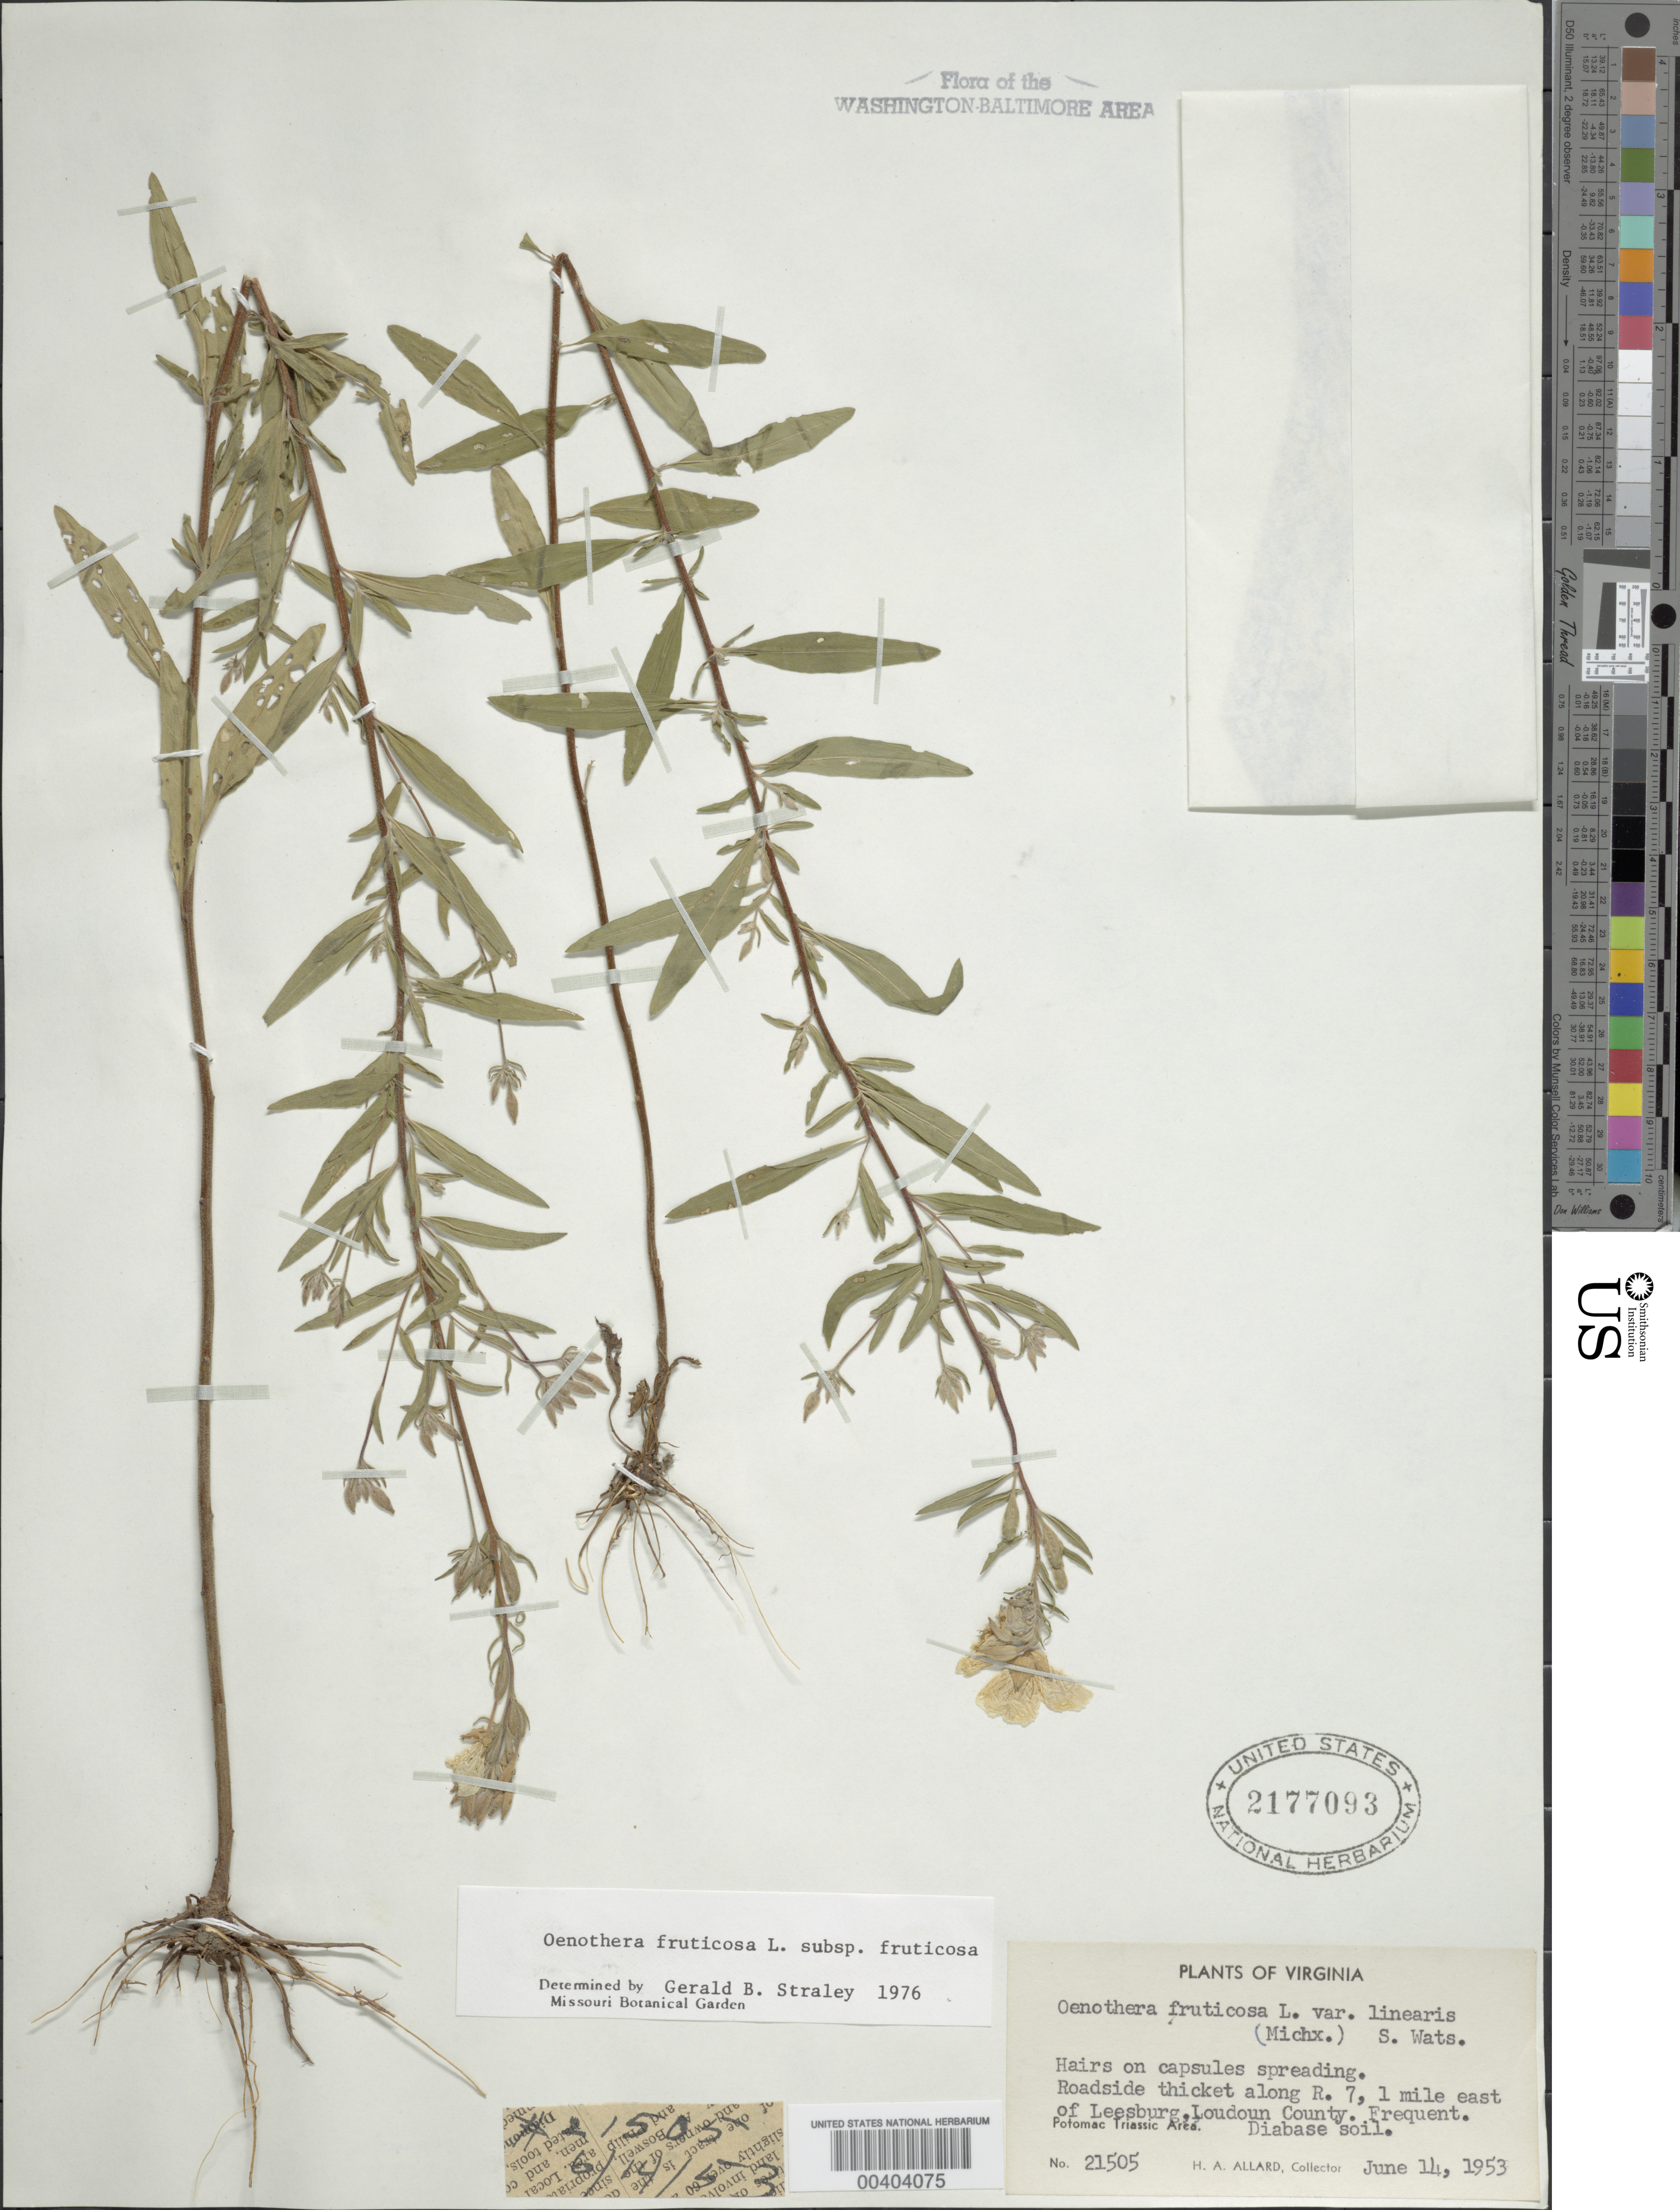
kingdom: Plantae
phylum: Tracheophyta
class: Magnoliopsida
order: Myrtales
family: Onagraceae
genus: Oenothera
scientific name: Oenothera fruticosa subsp. fruticosa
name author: L.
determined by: Straley, G. B.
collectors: H. A. Allard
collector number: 21505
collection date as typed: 14 Jun 1953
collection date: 1953-06-14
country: United States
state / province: Virginia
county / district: Loudoun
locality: Along R. 7, 1 mi. E of Leesburg, Potomac Triassic area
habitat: Roadside thicket, diabase soil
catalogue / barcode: US 2177093